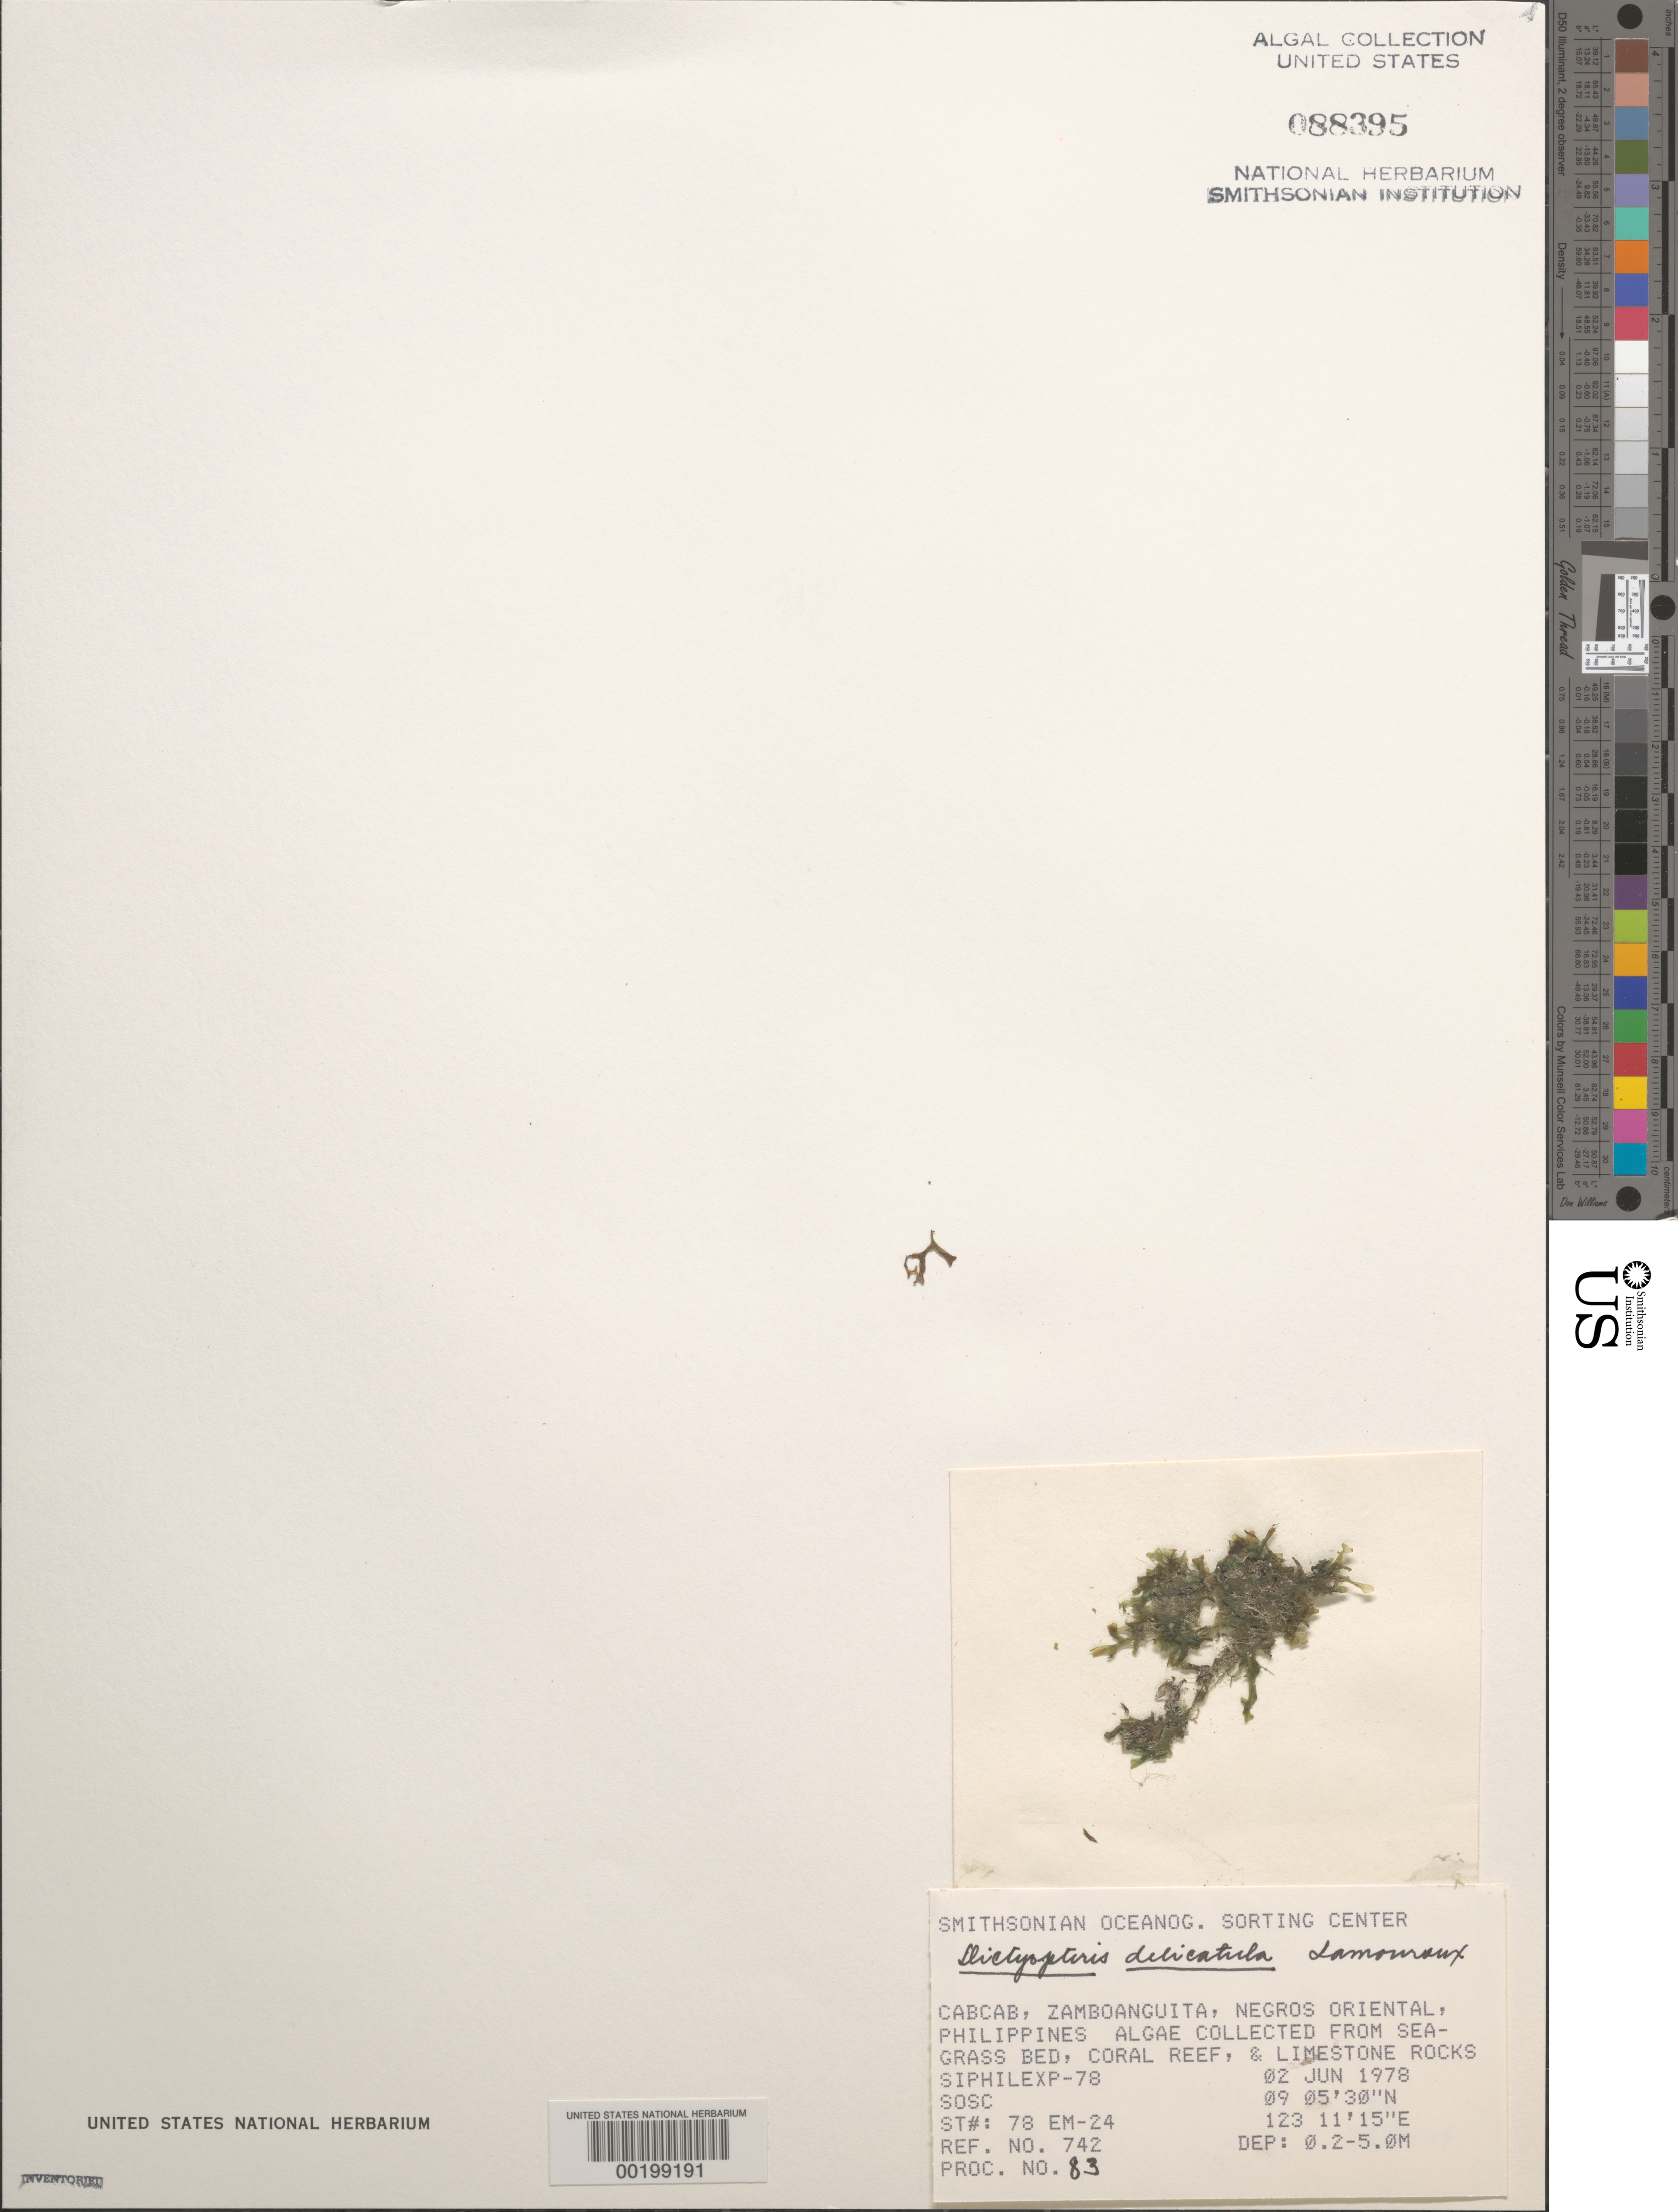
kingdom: Chromista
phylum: Ochrophyta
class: Phaeophyceae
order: Dictyotales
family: Dictyotaceae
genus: Dictyopteris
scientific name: Dictyopteris delicatula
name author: J.V.Lamouroux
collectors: SOSC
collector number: Station 78 Em-24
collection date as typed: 02 Jun 1978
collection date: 1978-06-02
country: Philippines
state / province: Central Visayas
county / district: Negros Oriental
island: Negros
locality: Cabcab, Zamboanguita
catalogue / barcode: US 88395